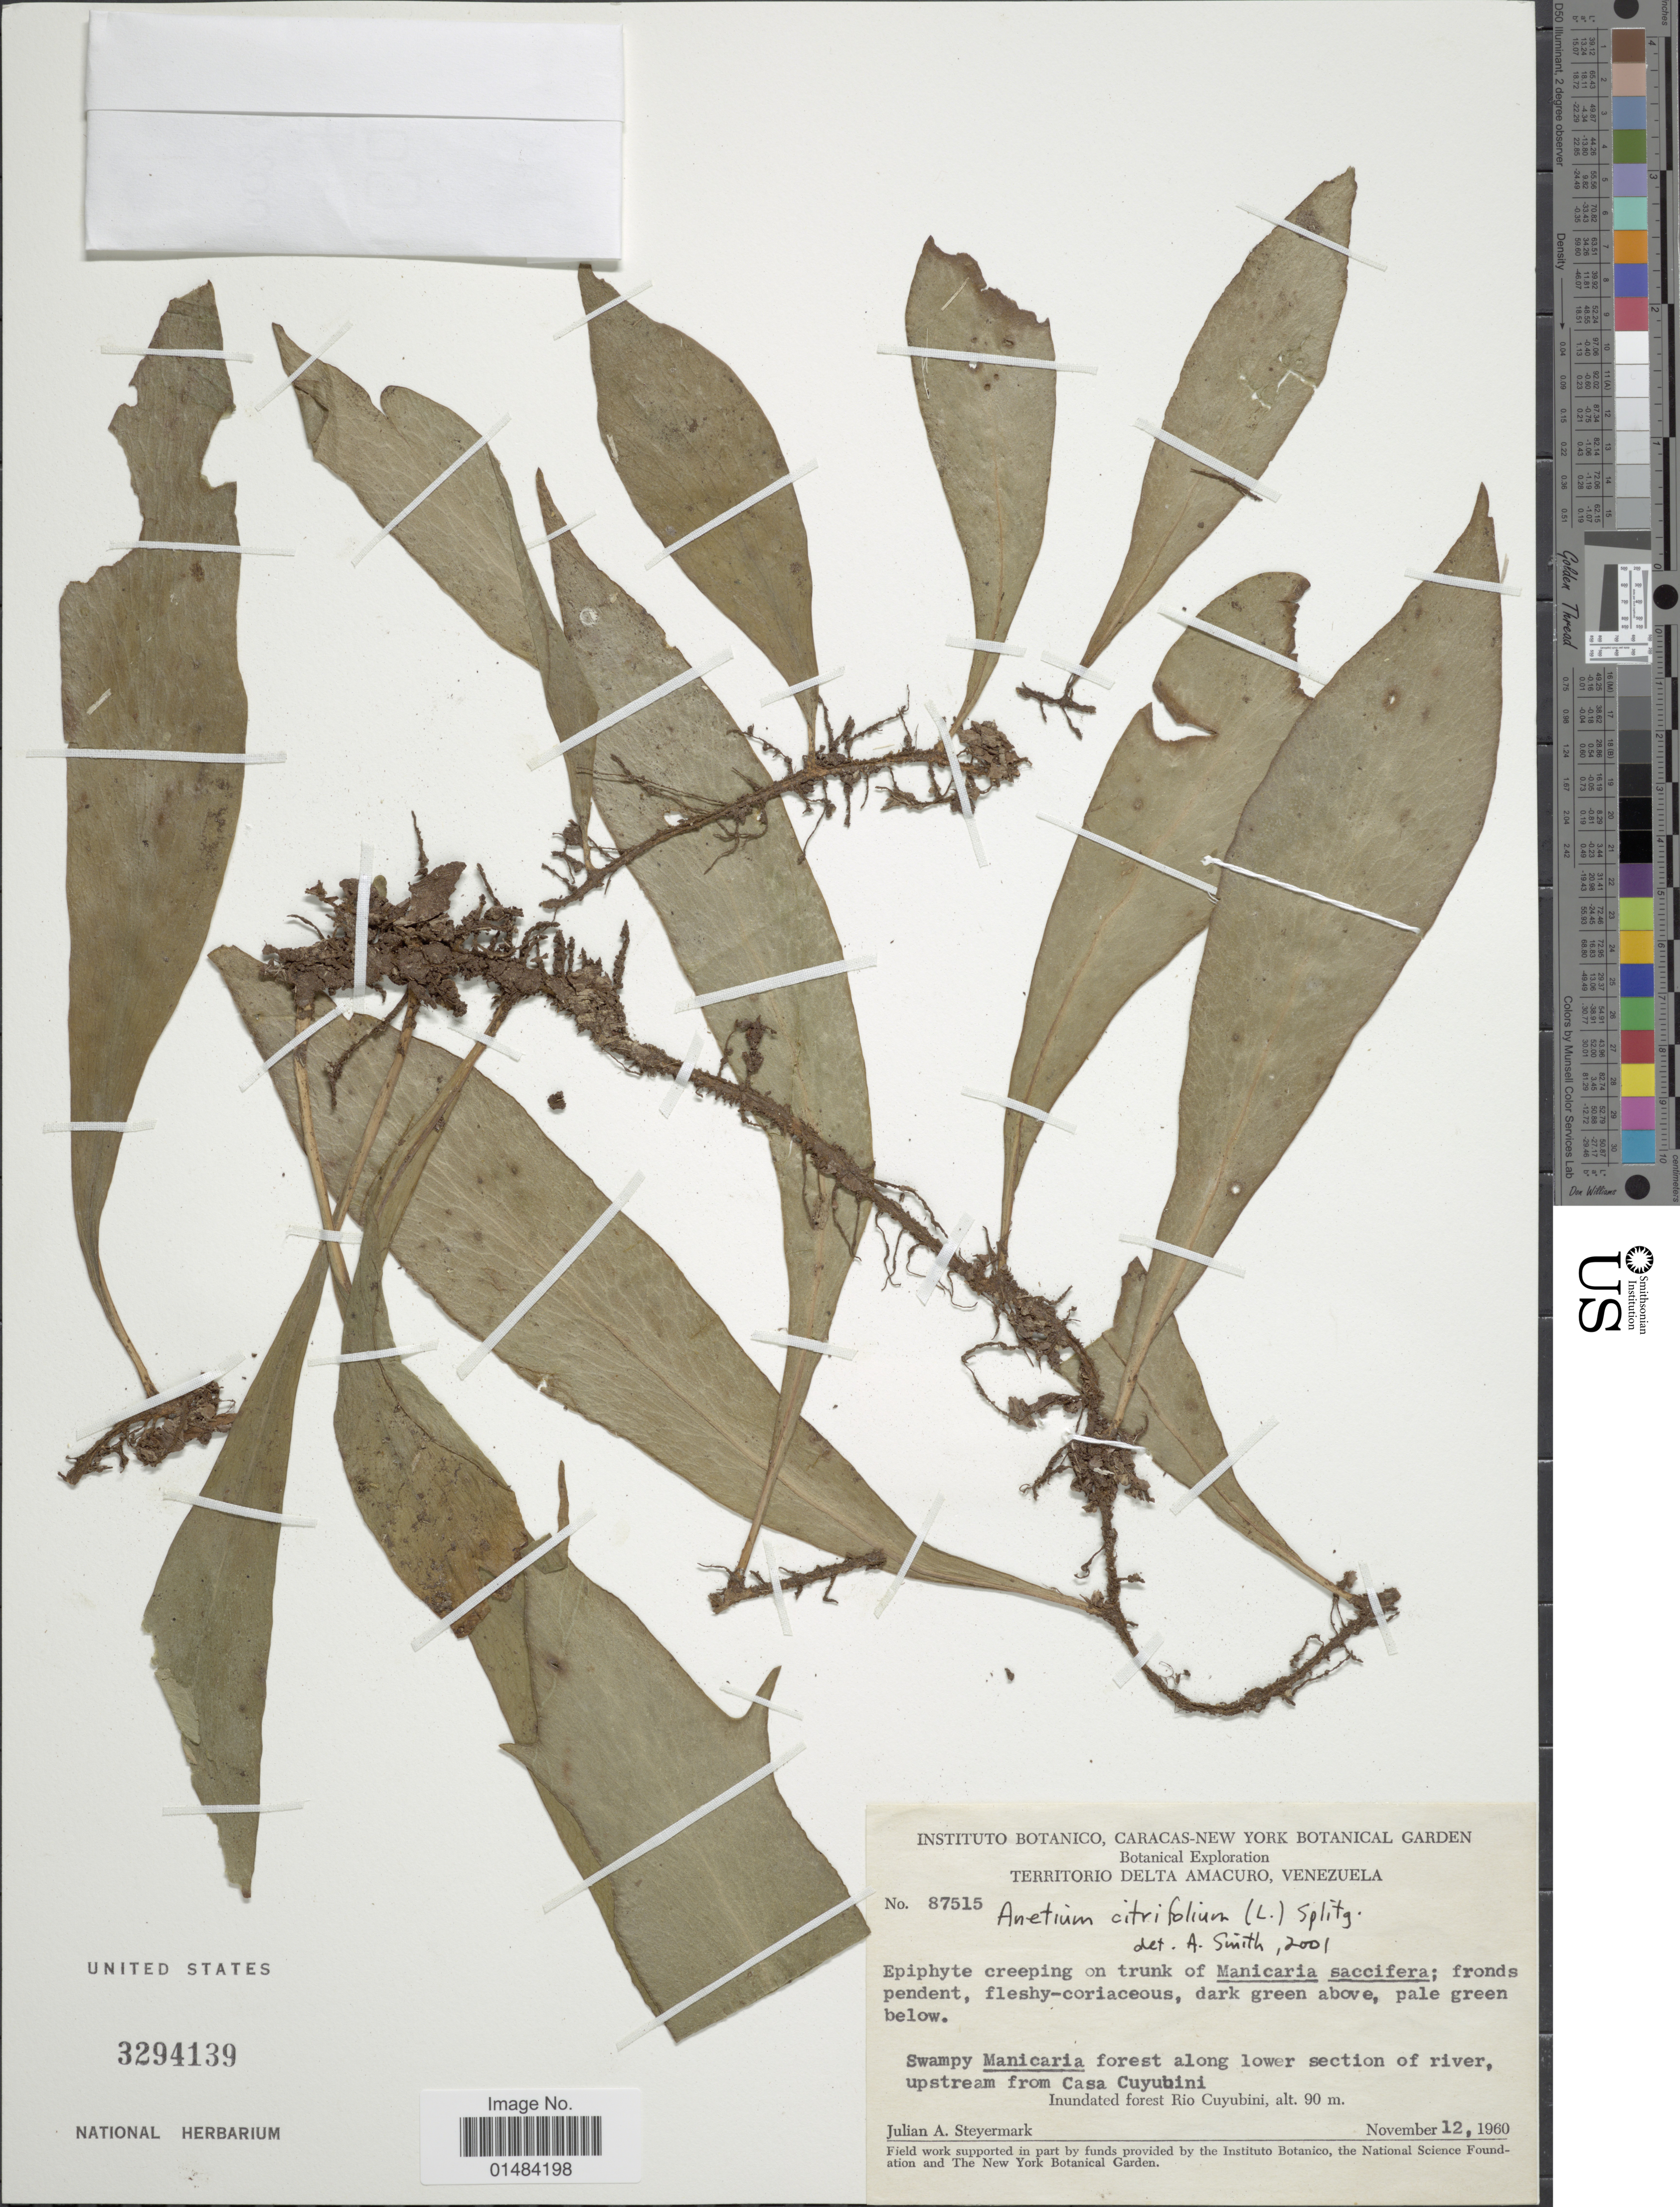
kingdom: Plantae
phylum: Tracheophyta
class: Polypodiopsida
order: Polypodiales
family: Pteridaceae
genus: Anetium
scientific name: Anetium citrifolium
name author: (L.) Splitg.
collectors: J. Steyermark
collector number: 87515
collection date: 1960-11-12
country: Venezuela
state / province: Delta Amacuro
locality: Venezuela, Delta Amacuro, Swampy Manicaria forest along lower section of river, upstream from Casa Cuyubini.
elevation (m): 90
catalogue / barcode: US 3294139